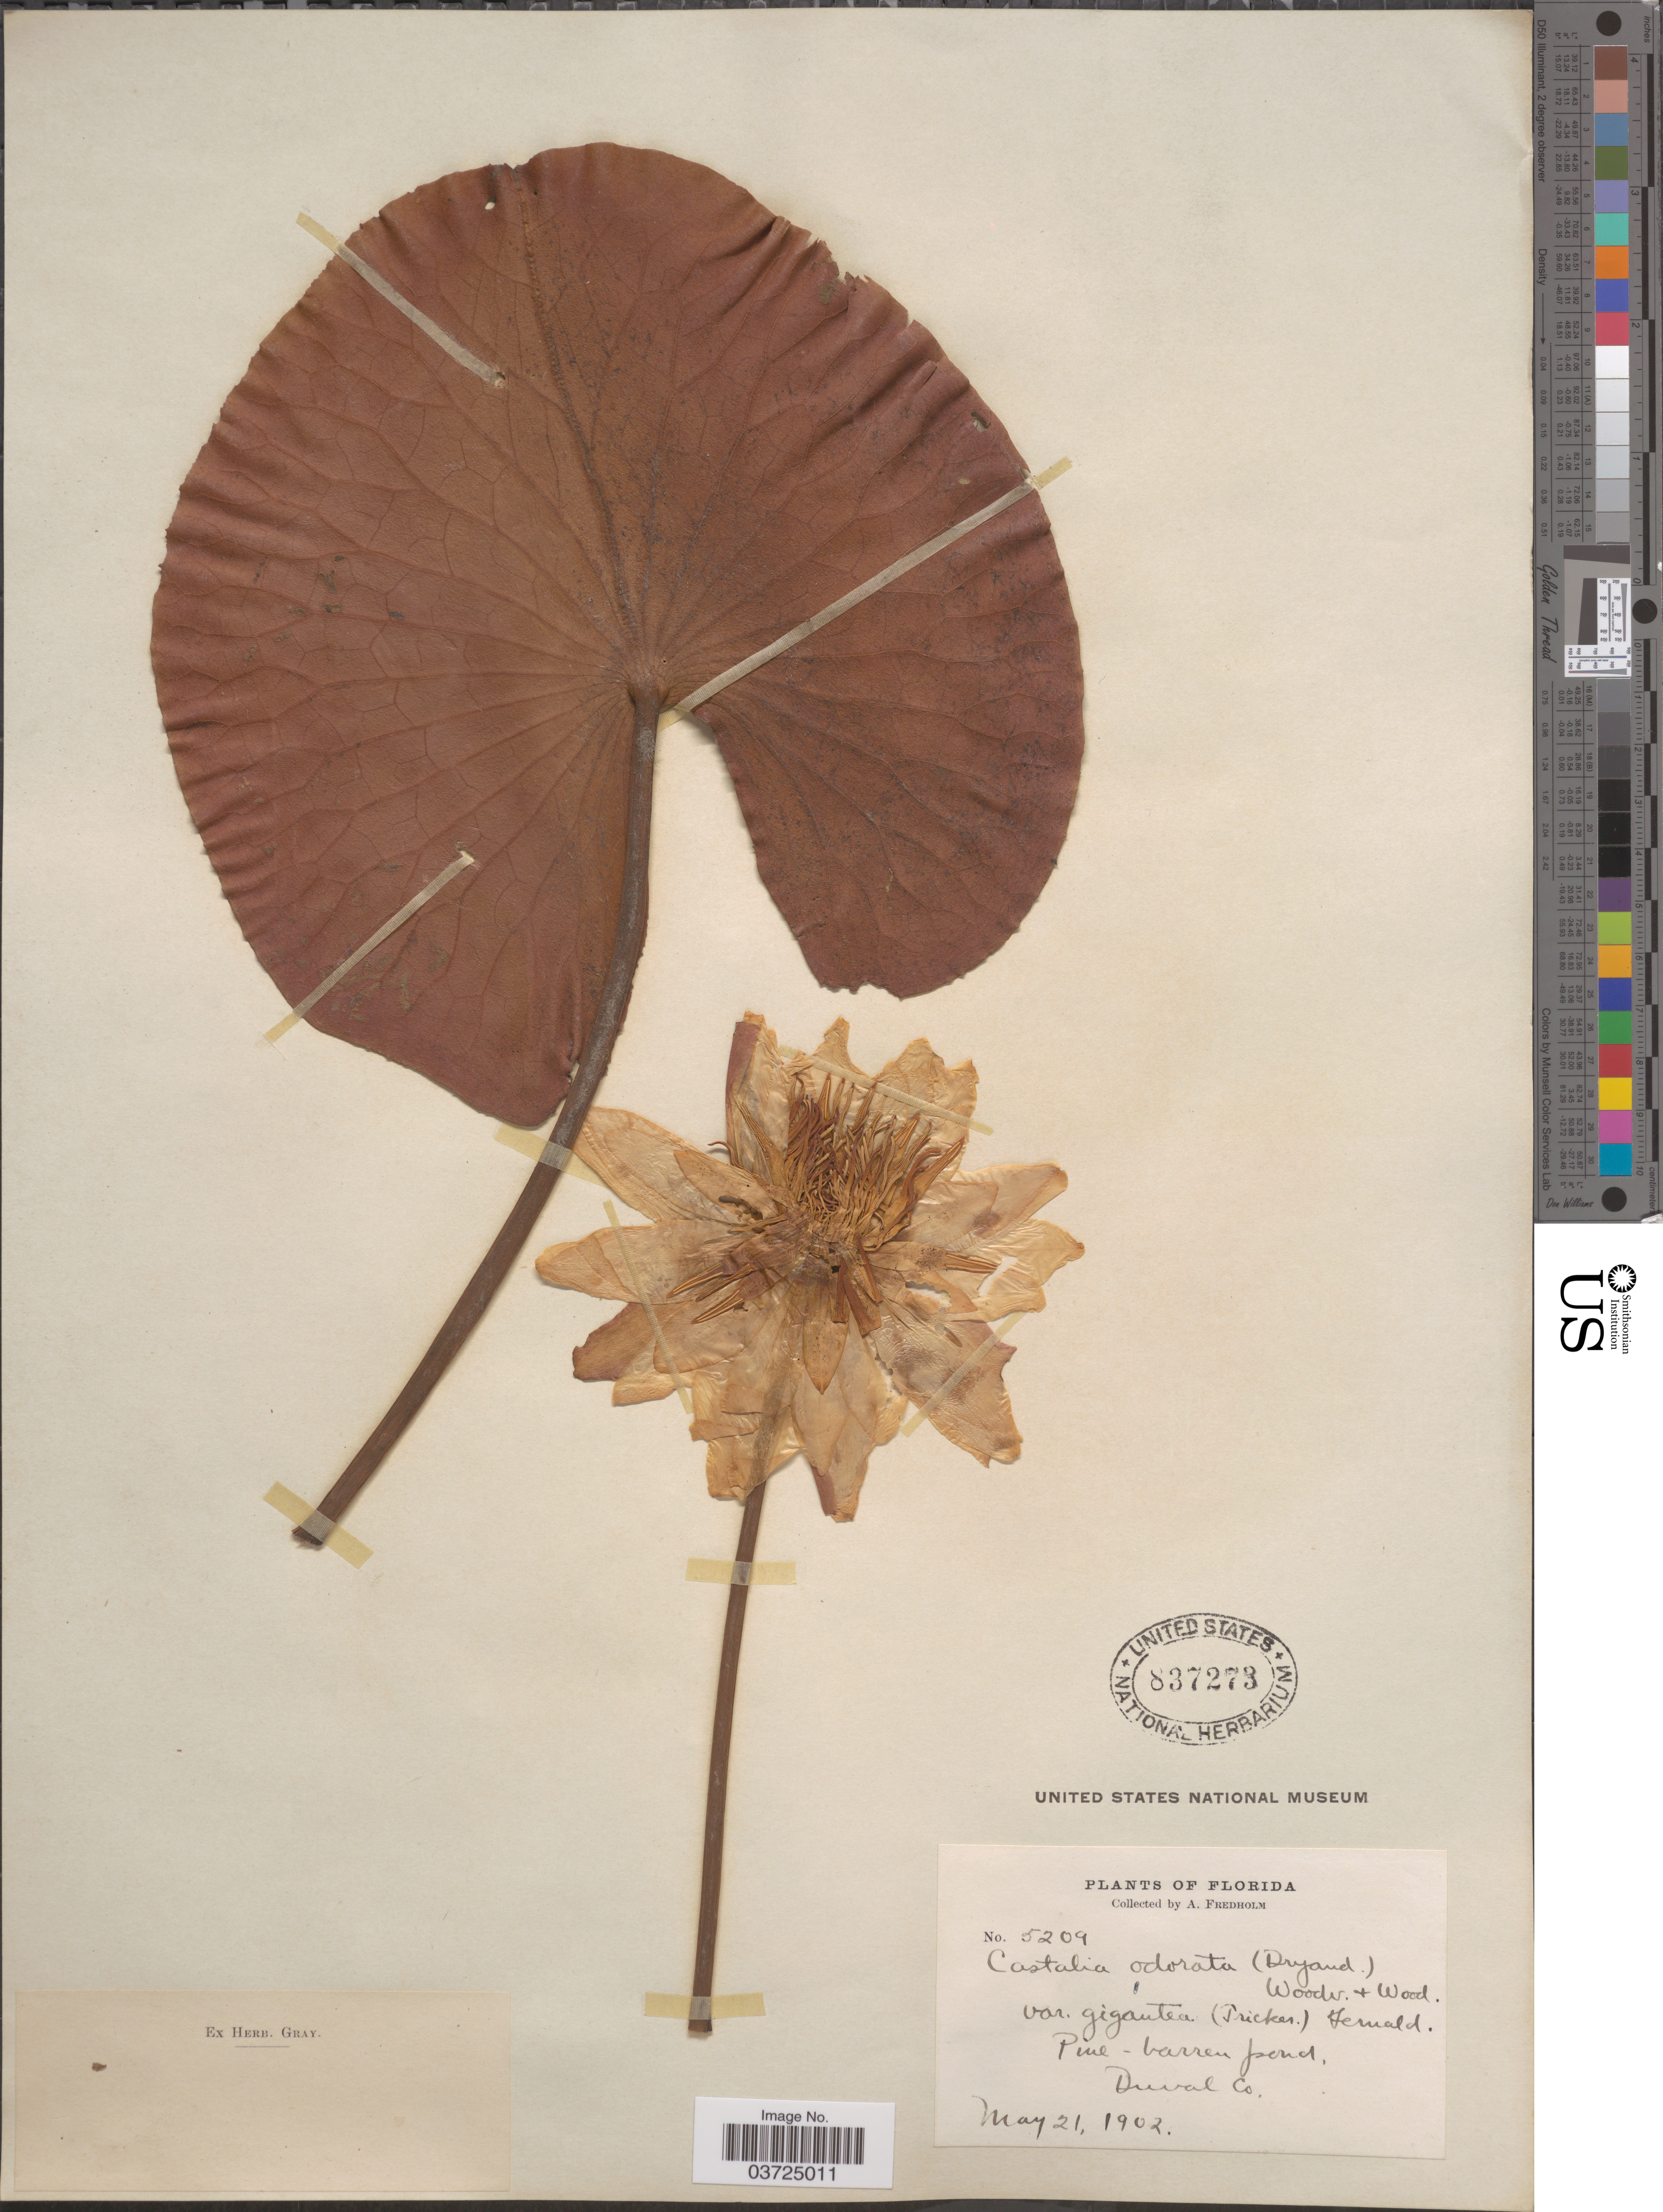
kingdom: Plantae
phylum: Tracheophyta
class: Magnoliopsida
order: Nymphaeales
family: Nymphaeaceae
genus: Nymphaea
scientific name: Nymphaea odorata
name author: Aiton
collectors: A. Fredholm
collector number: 5209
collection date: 1902-05-21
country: United States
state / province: Florida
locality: Duval Co.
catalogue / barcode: US 837273